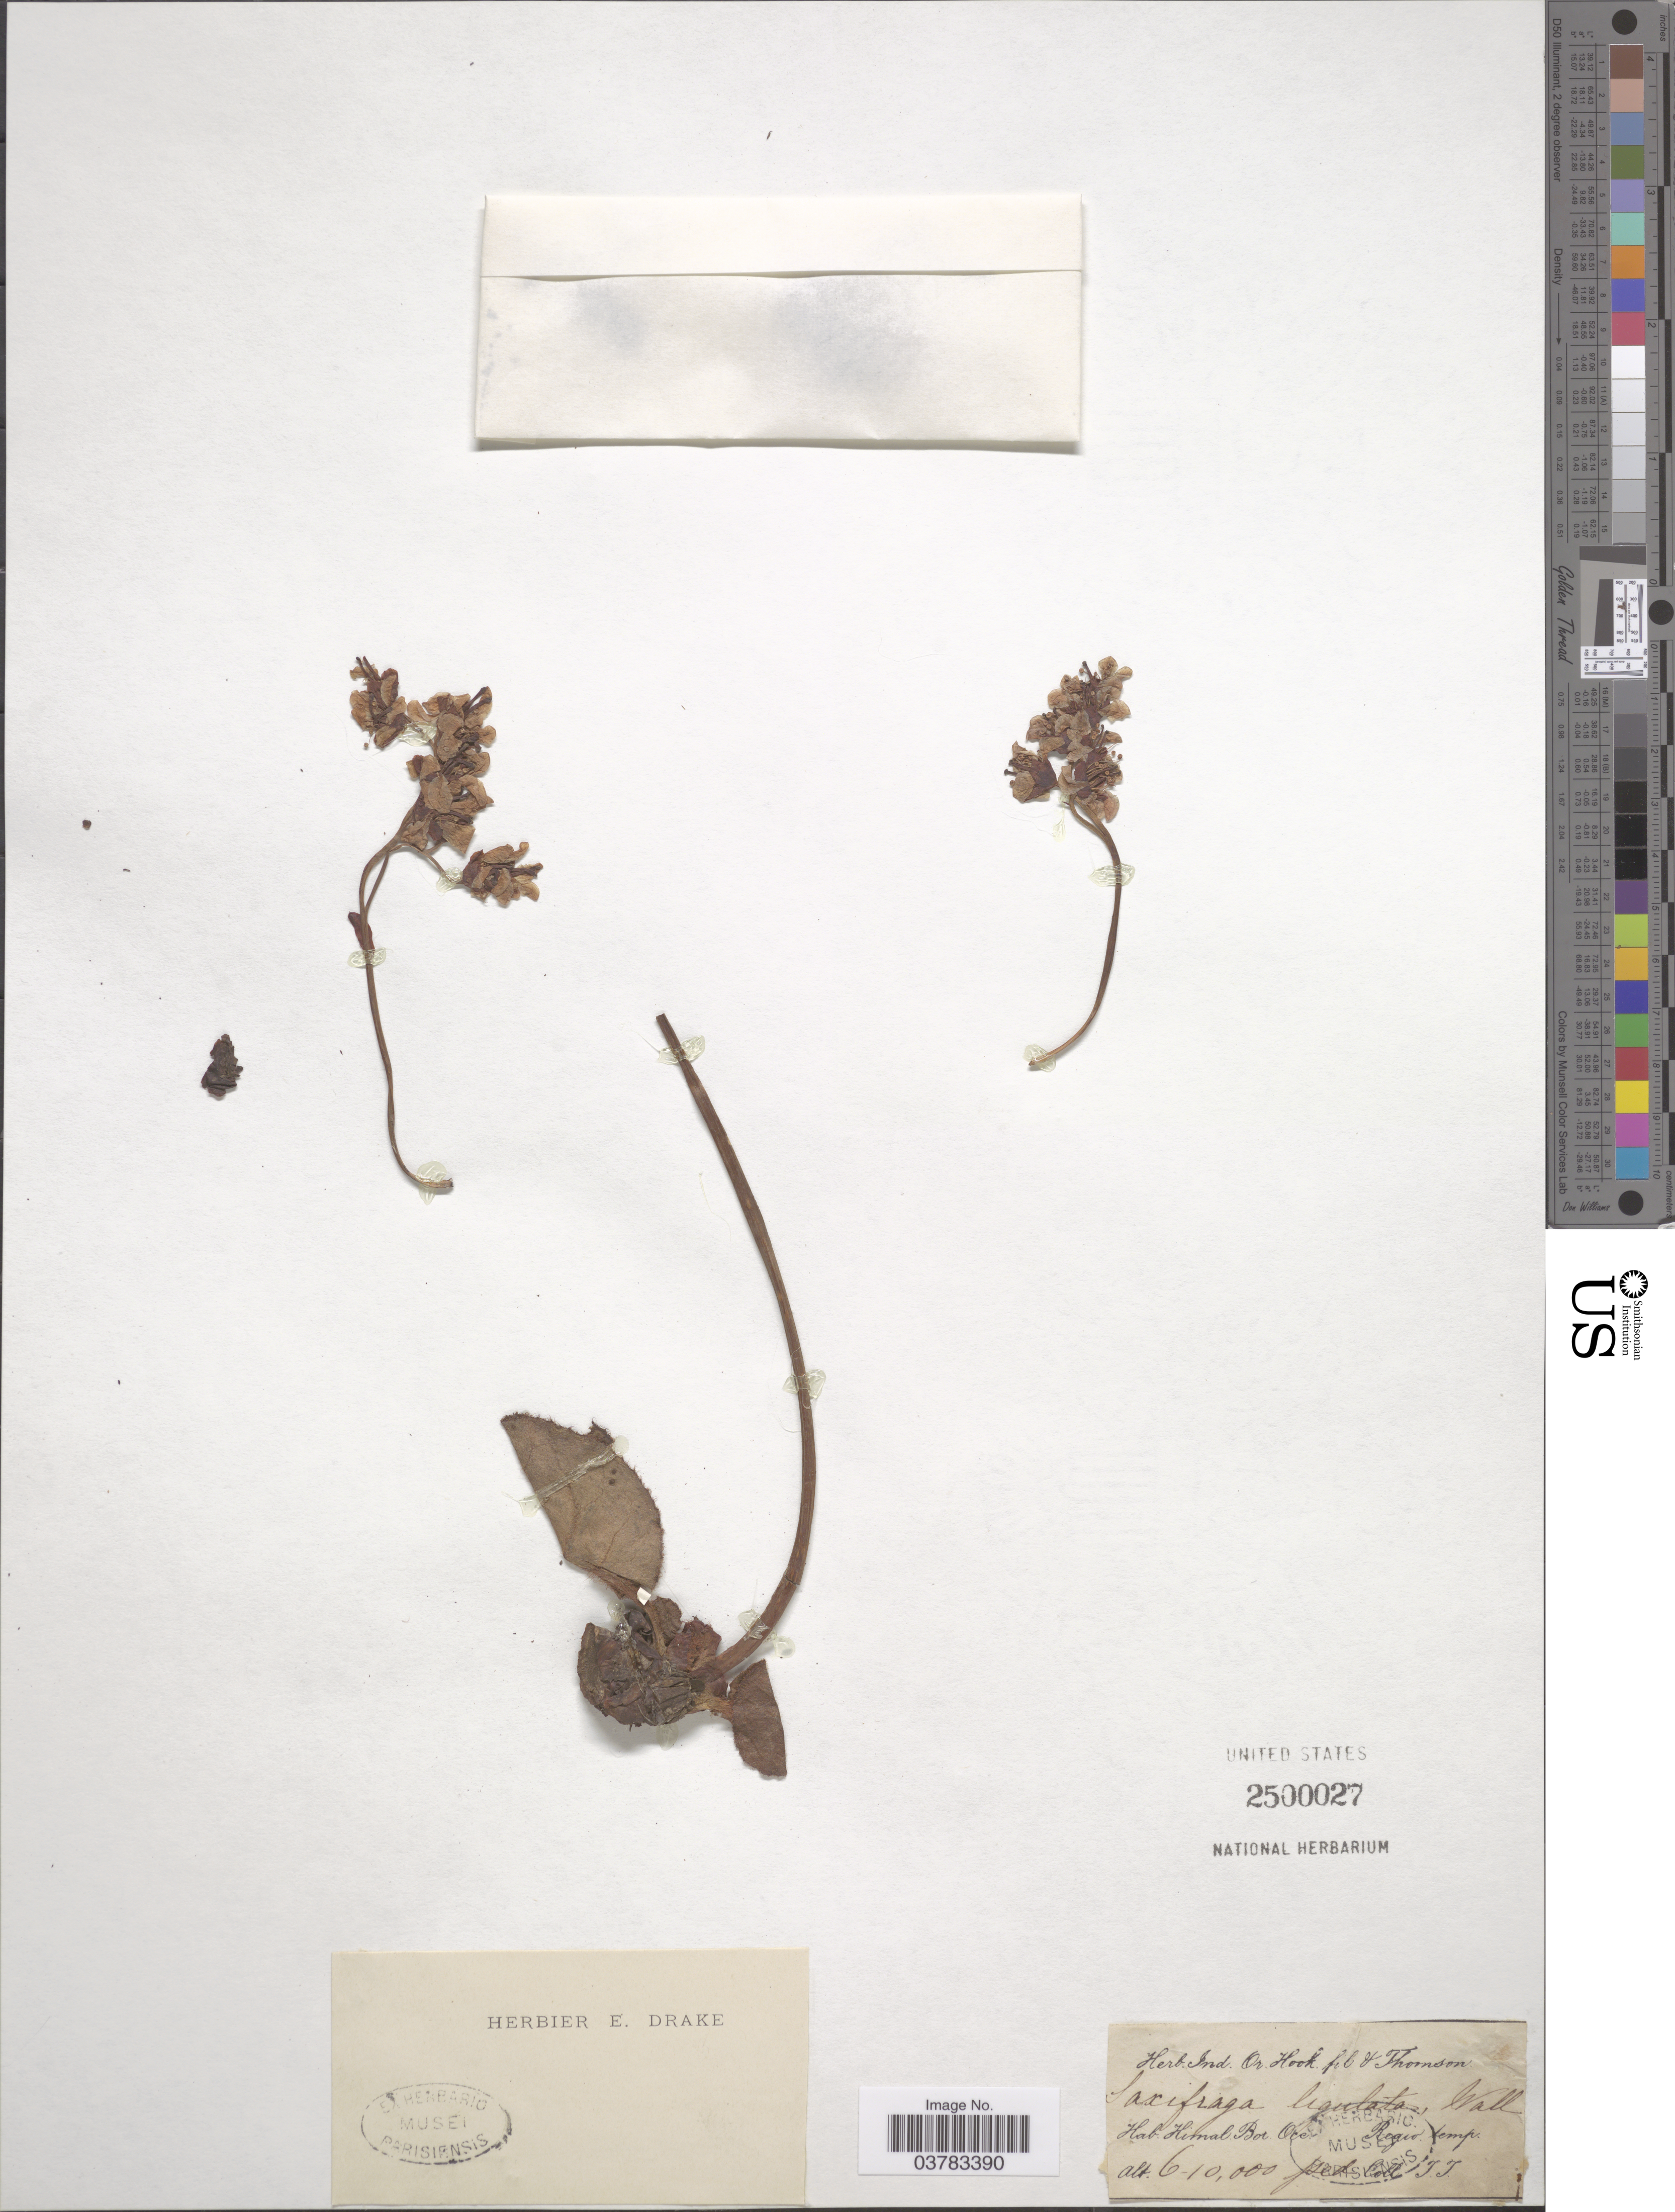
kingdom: Plantae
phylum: Tracheophyta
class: Magnoliopsida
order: Saxifragales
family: Saxifragaceae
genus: Saxifraga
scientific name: Saxifraga ligulata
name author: Murray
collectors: T. Thomson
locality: Himal Bor. Occ. Regio temp.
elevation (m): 1829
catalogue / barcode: US 2500027